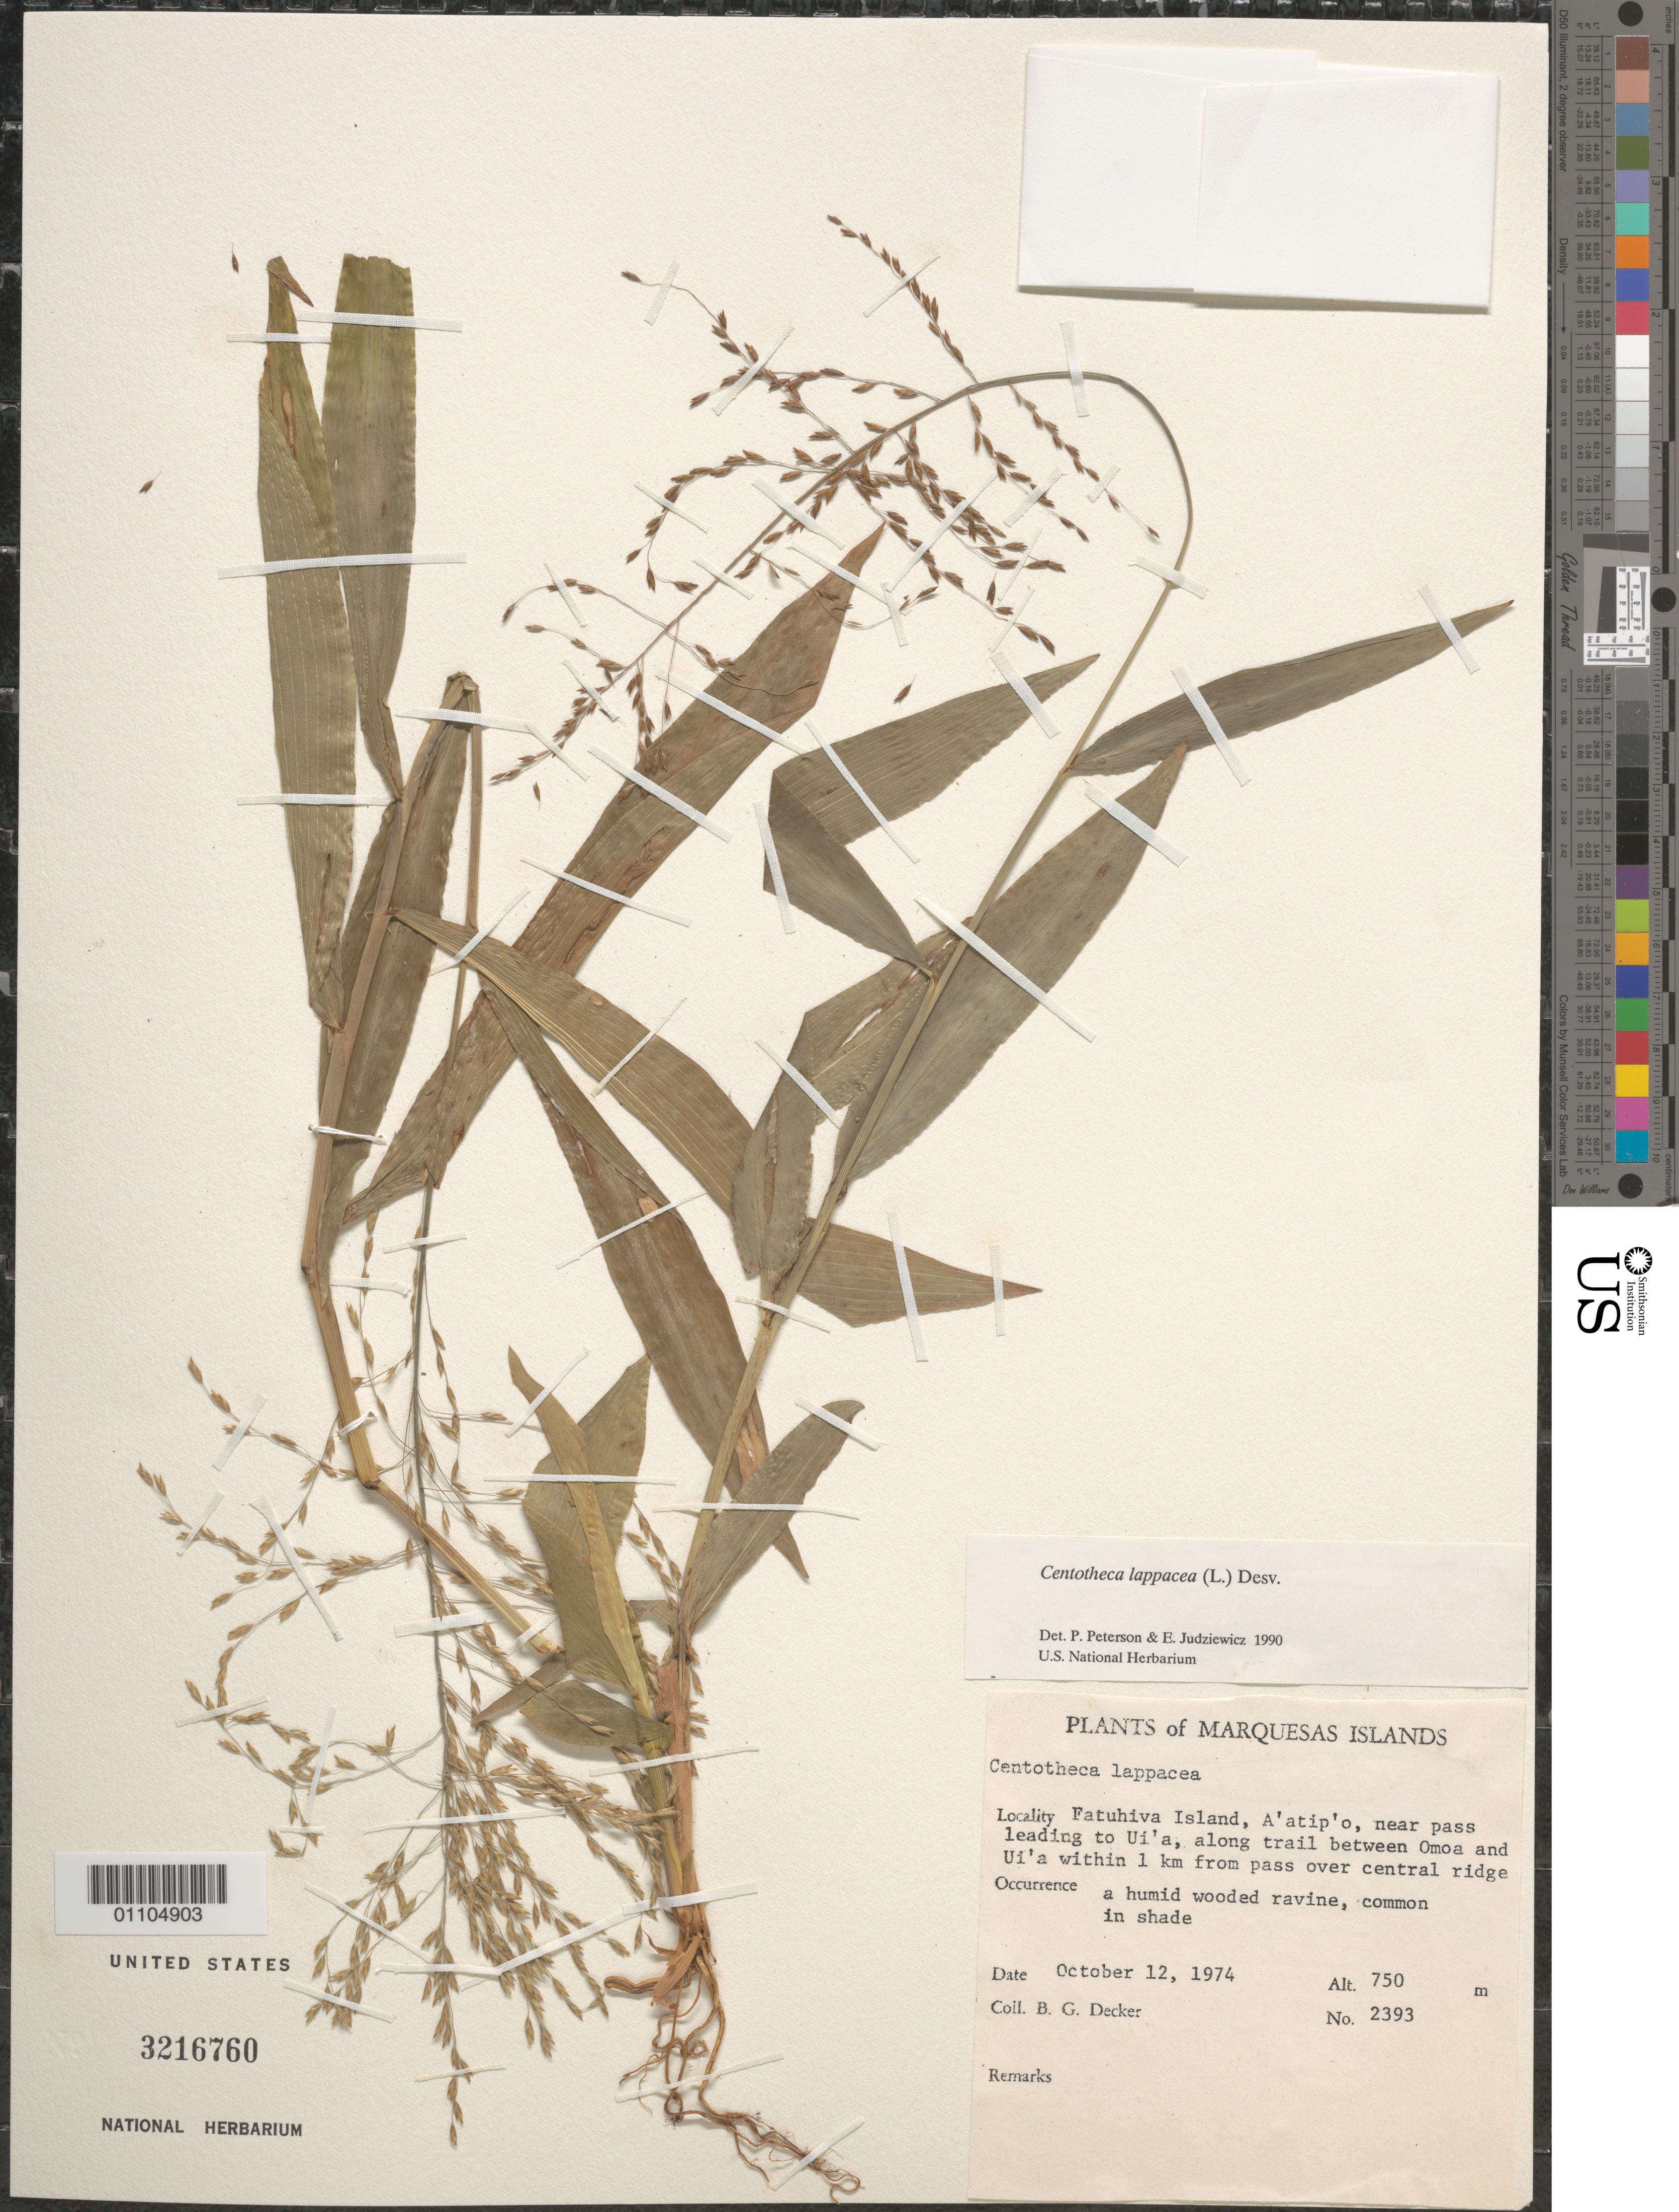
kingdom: Plantae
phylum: Tracheophyta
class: Liliopsida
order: Poales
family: Poaceae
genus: Centotheca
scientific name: Centotheca lappacea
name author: (L.) Desv.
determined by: Peterson, P. M.; Judziewicz, E. J.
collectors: B. G. Decker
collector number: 2393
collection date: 1974-10-12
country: French Polynesia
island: Fatu Hiva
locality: A'atipo'o, near pass leading to Ui'a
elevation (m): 750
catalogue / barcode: US 3216760